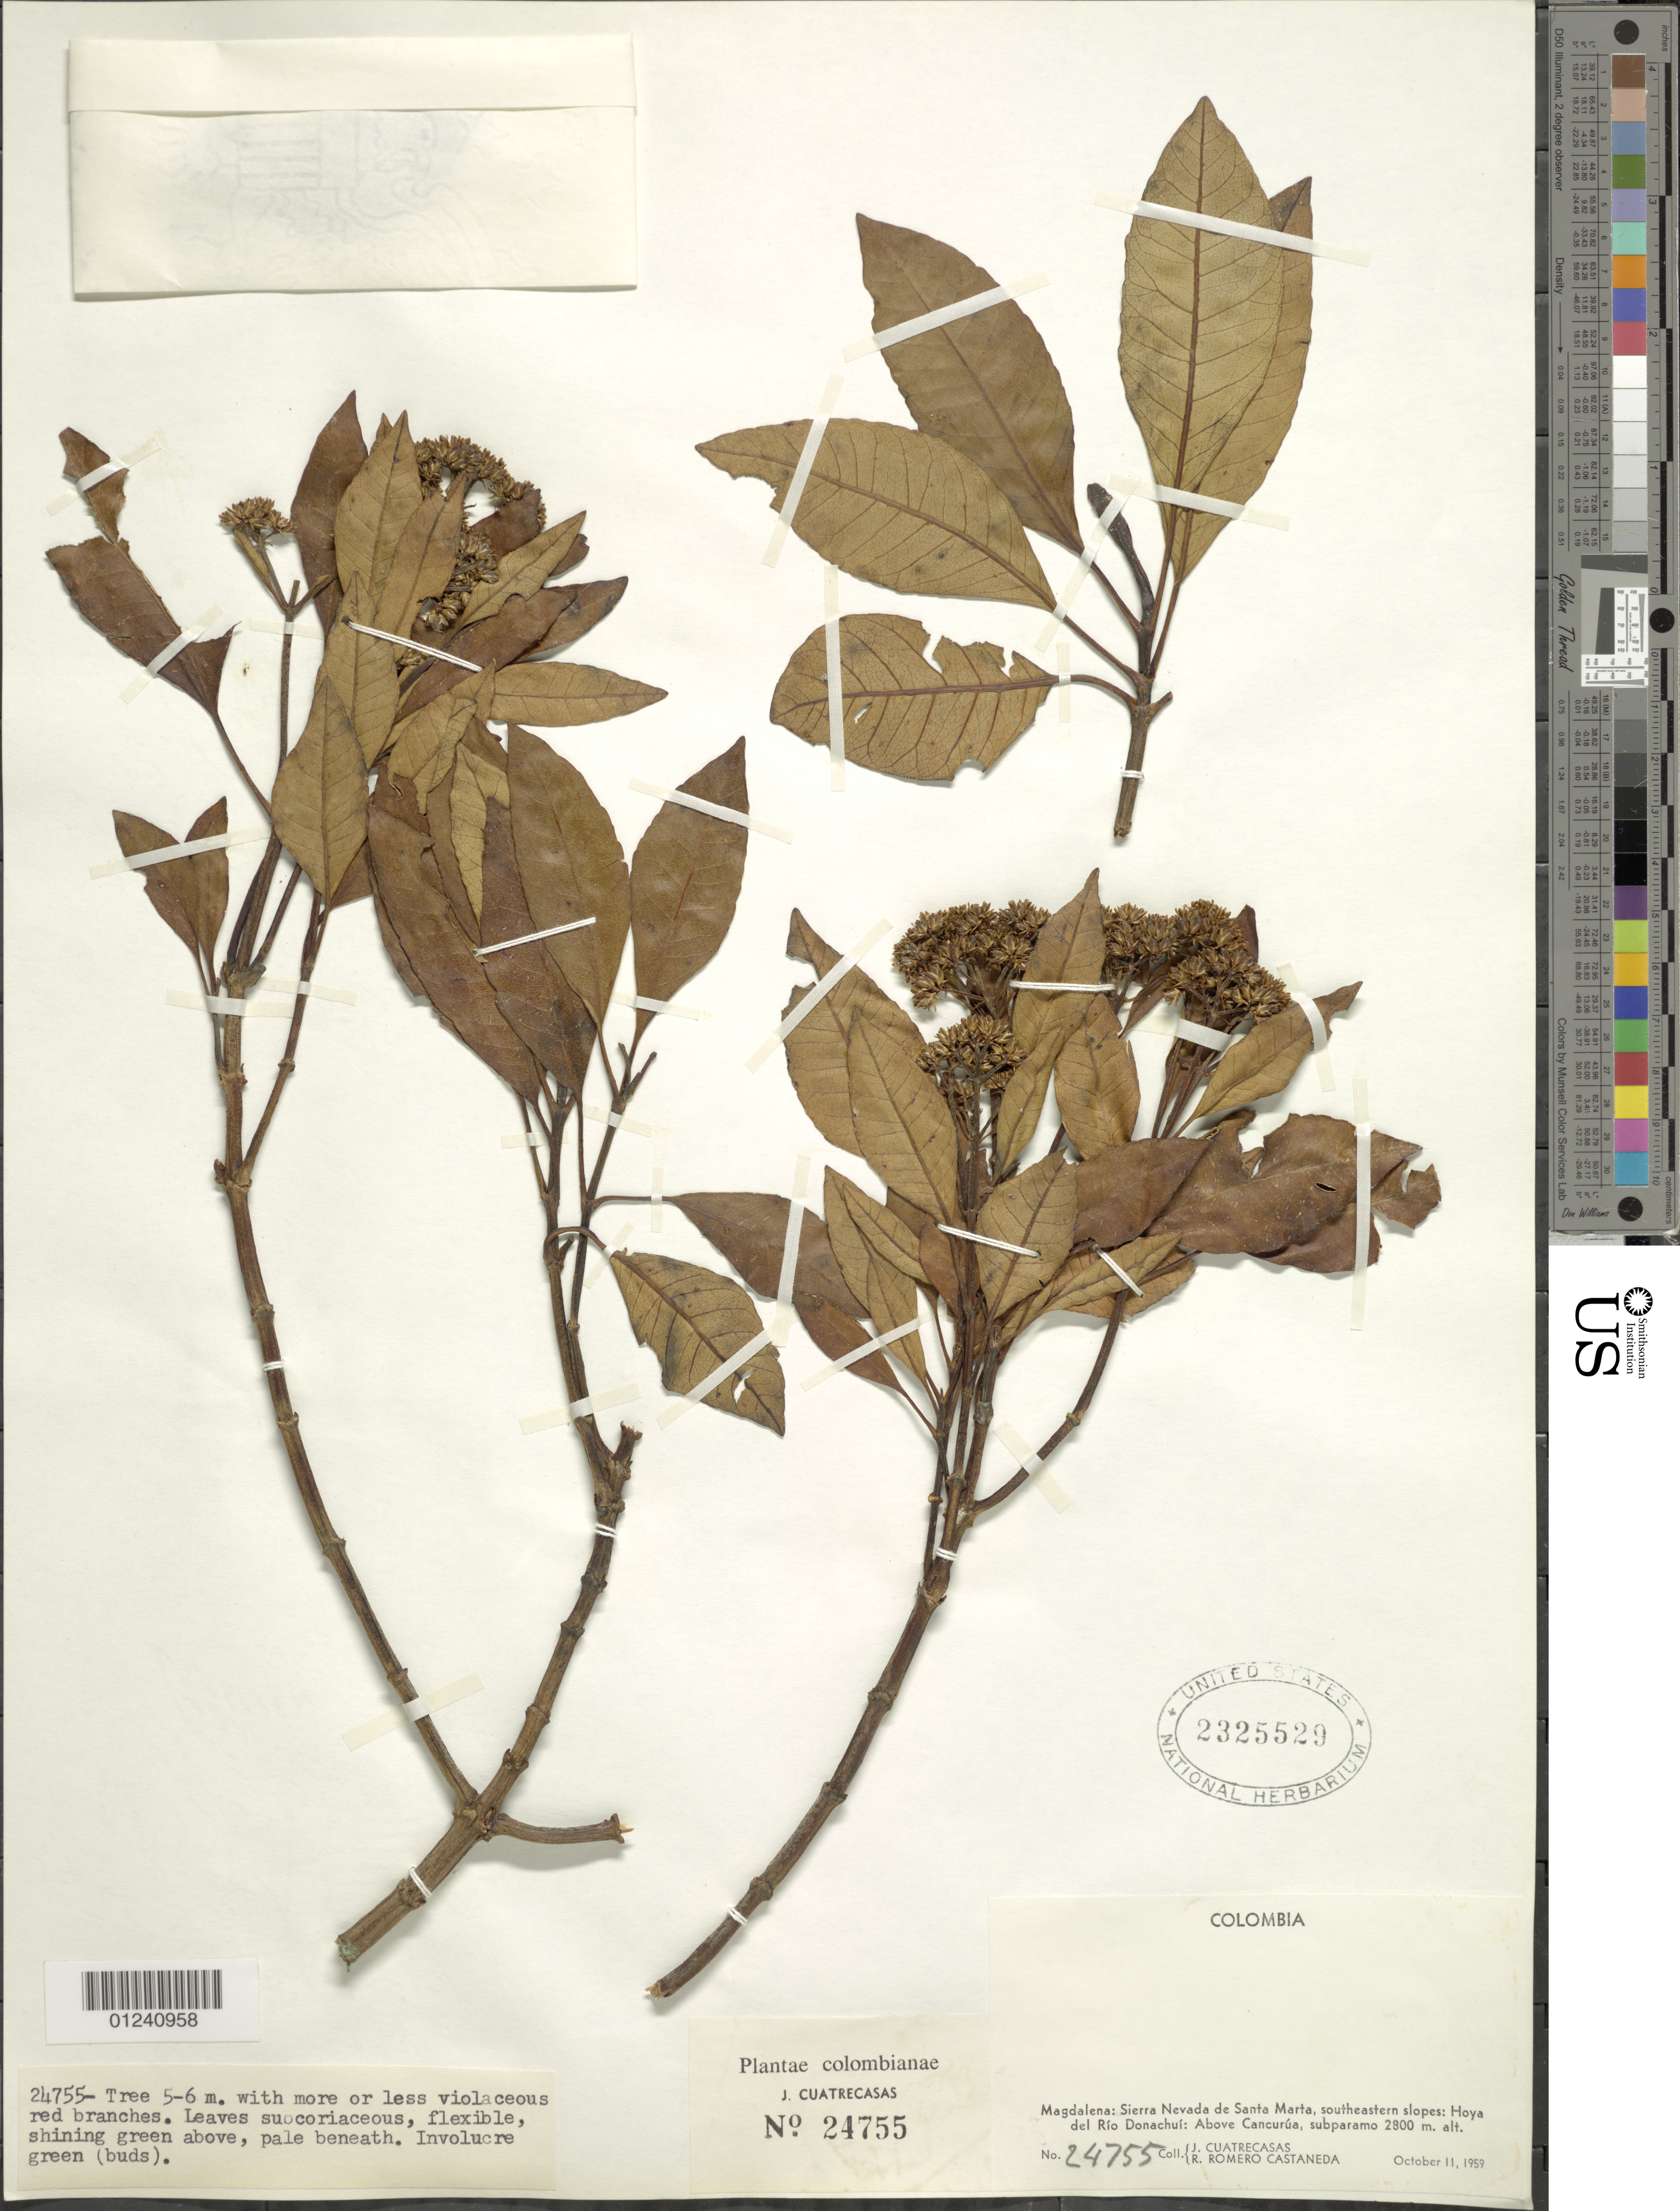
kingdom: Plantae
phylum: Tracheophyta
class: Magnoliopsida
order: Asterales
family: Asteraceae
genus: Castenedia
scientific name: Castenedia santamartensis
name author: R.M. King & H. Rob.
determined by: Ávila, F. A.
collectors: J. Cuatrecasas & R. Romero Castañeda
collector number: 24755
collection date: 1959-10-11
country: Colombia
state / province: Magdalena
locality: Sierra Nevada de Santa Marta, southeastern slopes: Hoya del Río Donachuí: Above Cancurua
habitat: subparamo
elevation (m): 2800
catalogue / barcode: US 2325529